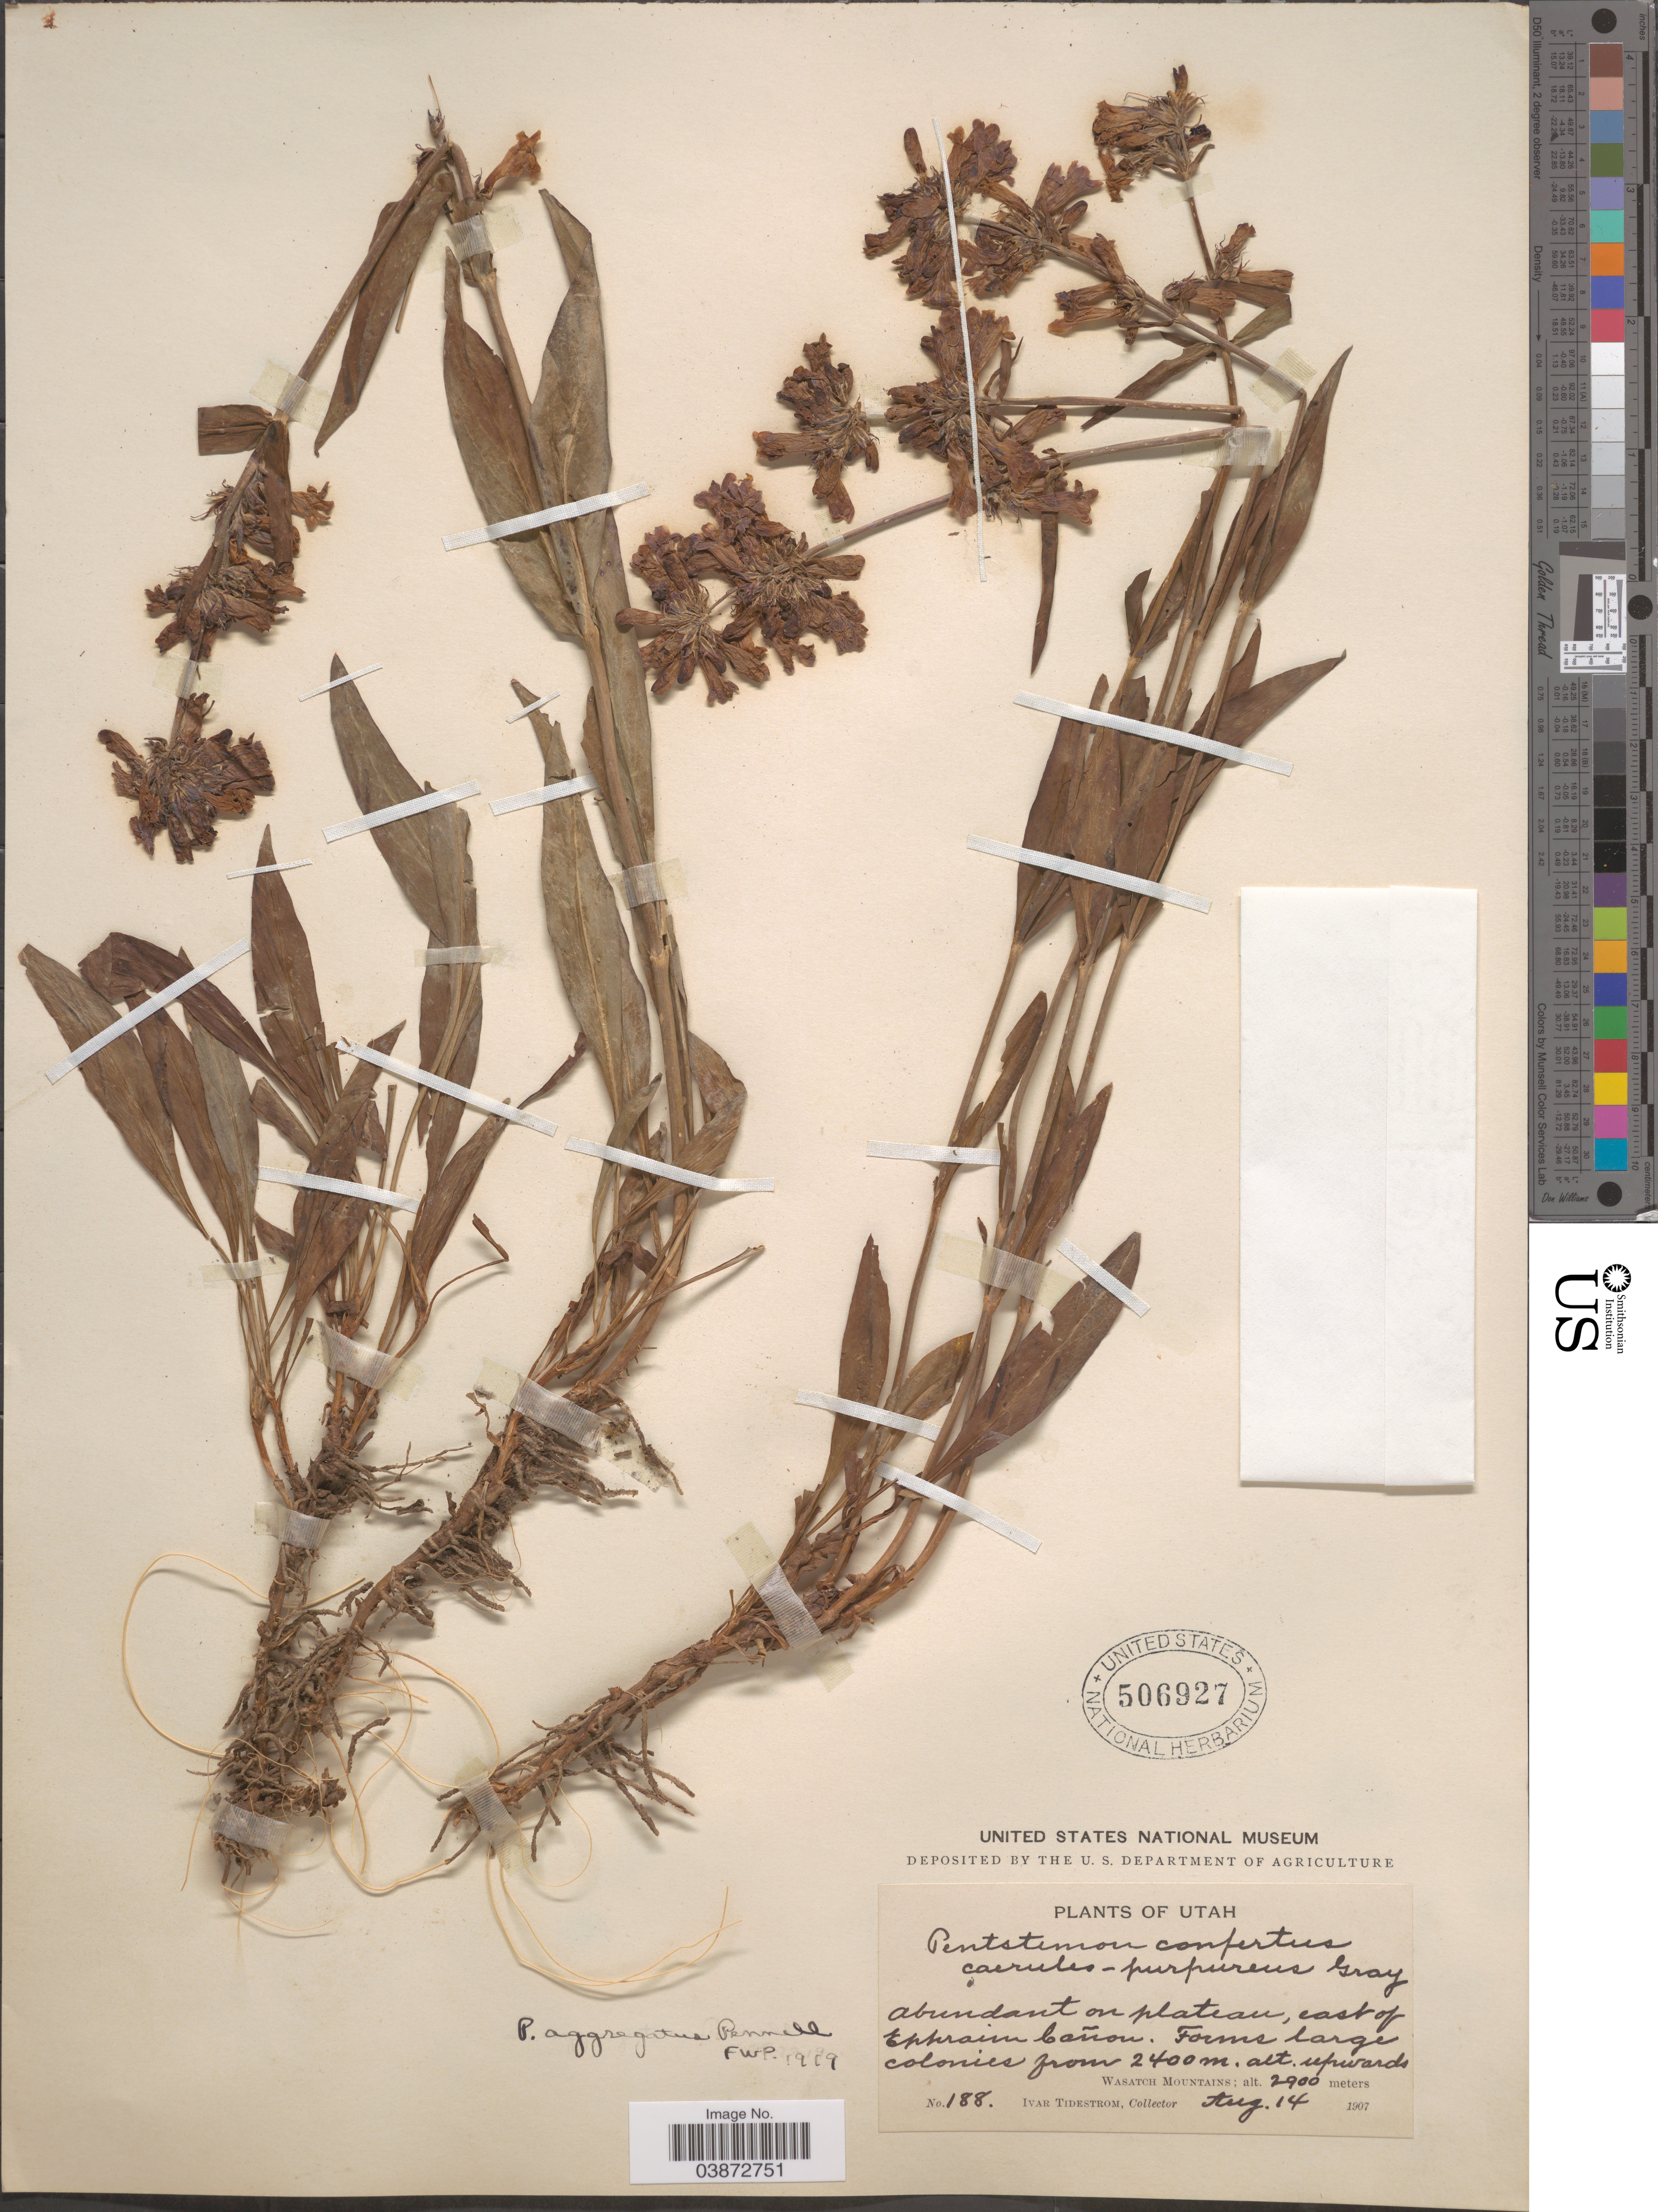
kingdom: Plantae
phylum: Tracheophyta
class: Magnoliopsida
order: Lamiales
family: Plantaginaceae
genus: Penstemon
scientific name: Penstemon aggregatus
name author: Pennell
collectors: I. F. Tidestrom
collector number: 188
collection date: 1907-08-14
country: United States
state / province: Utah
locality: Abundant on plateau, east of Ephraim Cañon. Wasatch Mountains.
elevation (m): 2400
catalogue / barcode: US 506927